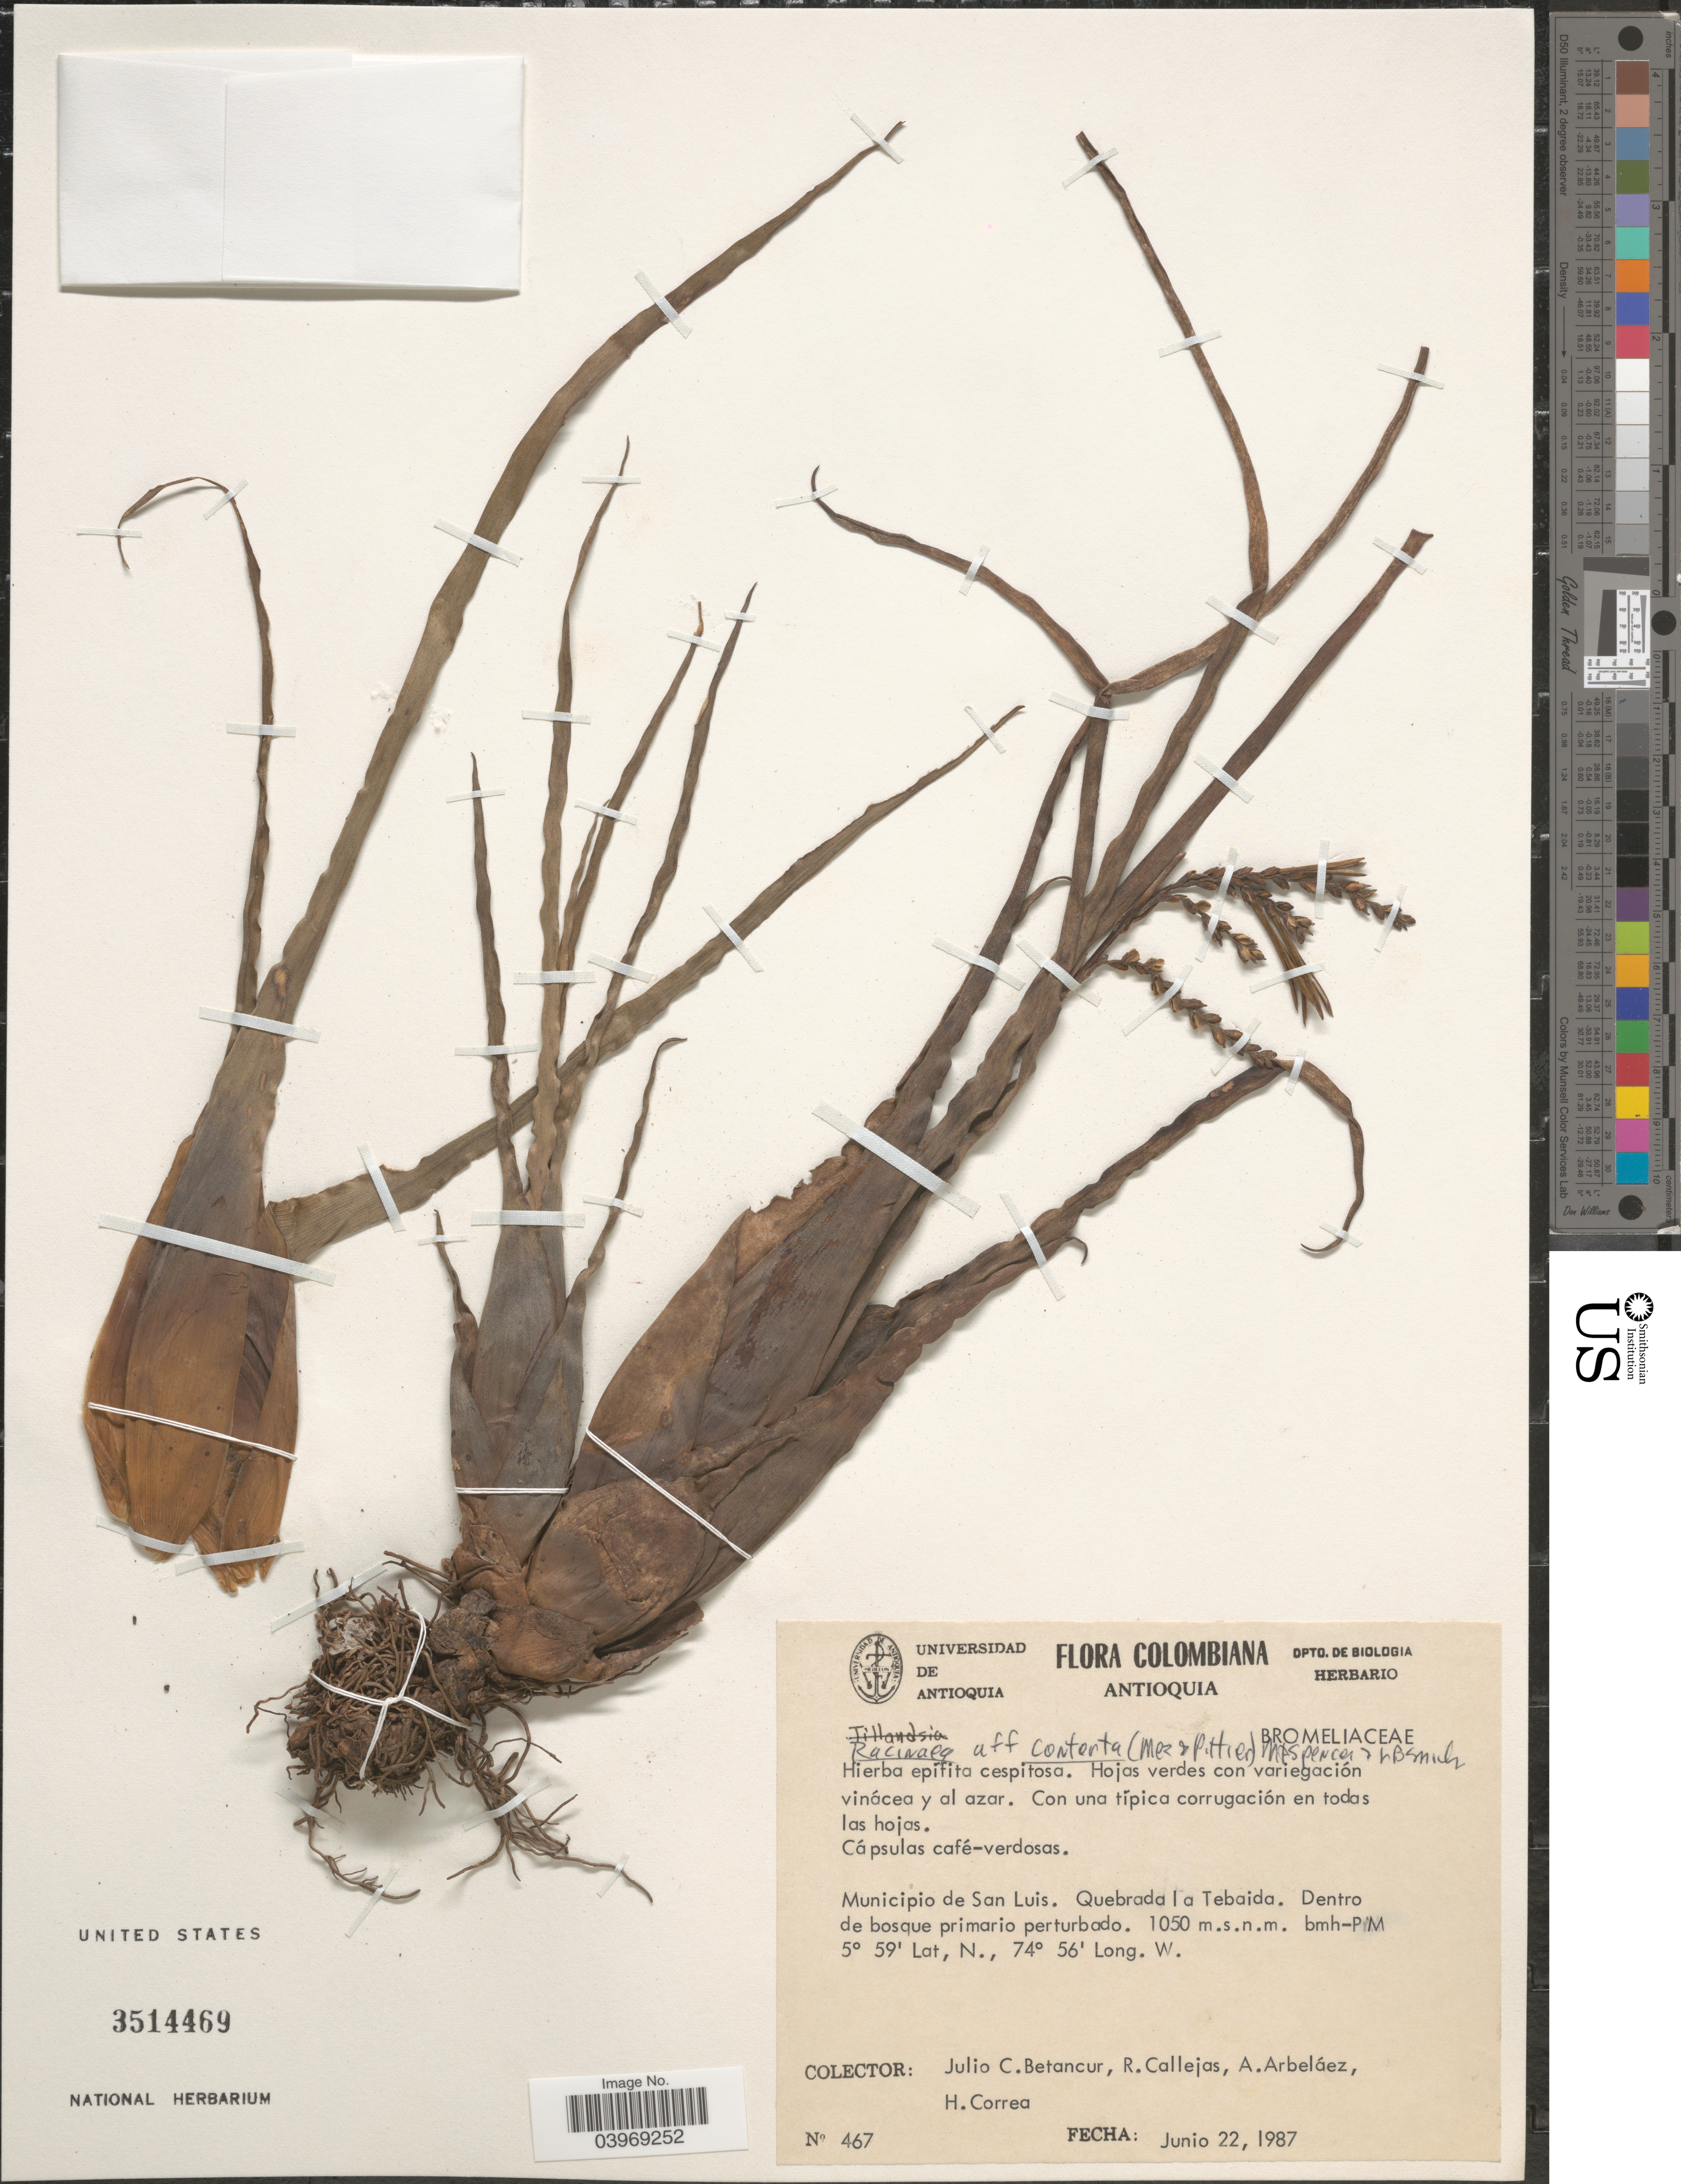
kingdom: Plantae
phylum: Tracheophyta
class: Liliopsida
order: Poales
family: Bromeliaceae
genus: Racinaea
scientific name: Racinaea contorta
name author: (Mez & Pittier) M.A. Spencer & L.B. Sm.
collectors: J. C. Betancur, R. Callejas, A. Arbelaez & H. Correa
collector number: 467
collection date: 1987-06-22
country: Colombia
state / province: Antioquia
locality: Municipio de San Luis. Quebrada la Tebaida.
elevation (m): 1050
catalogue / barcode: US 3514469